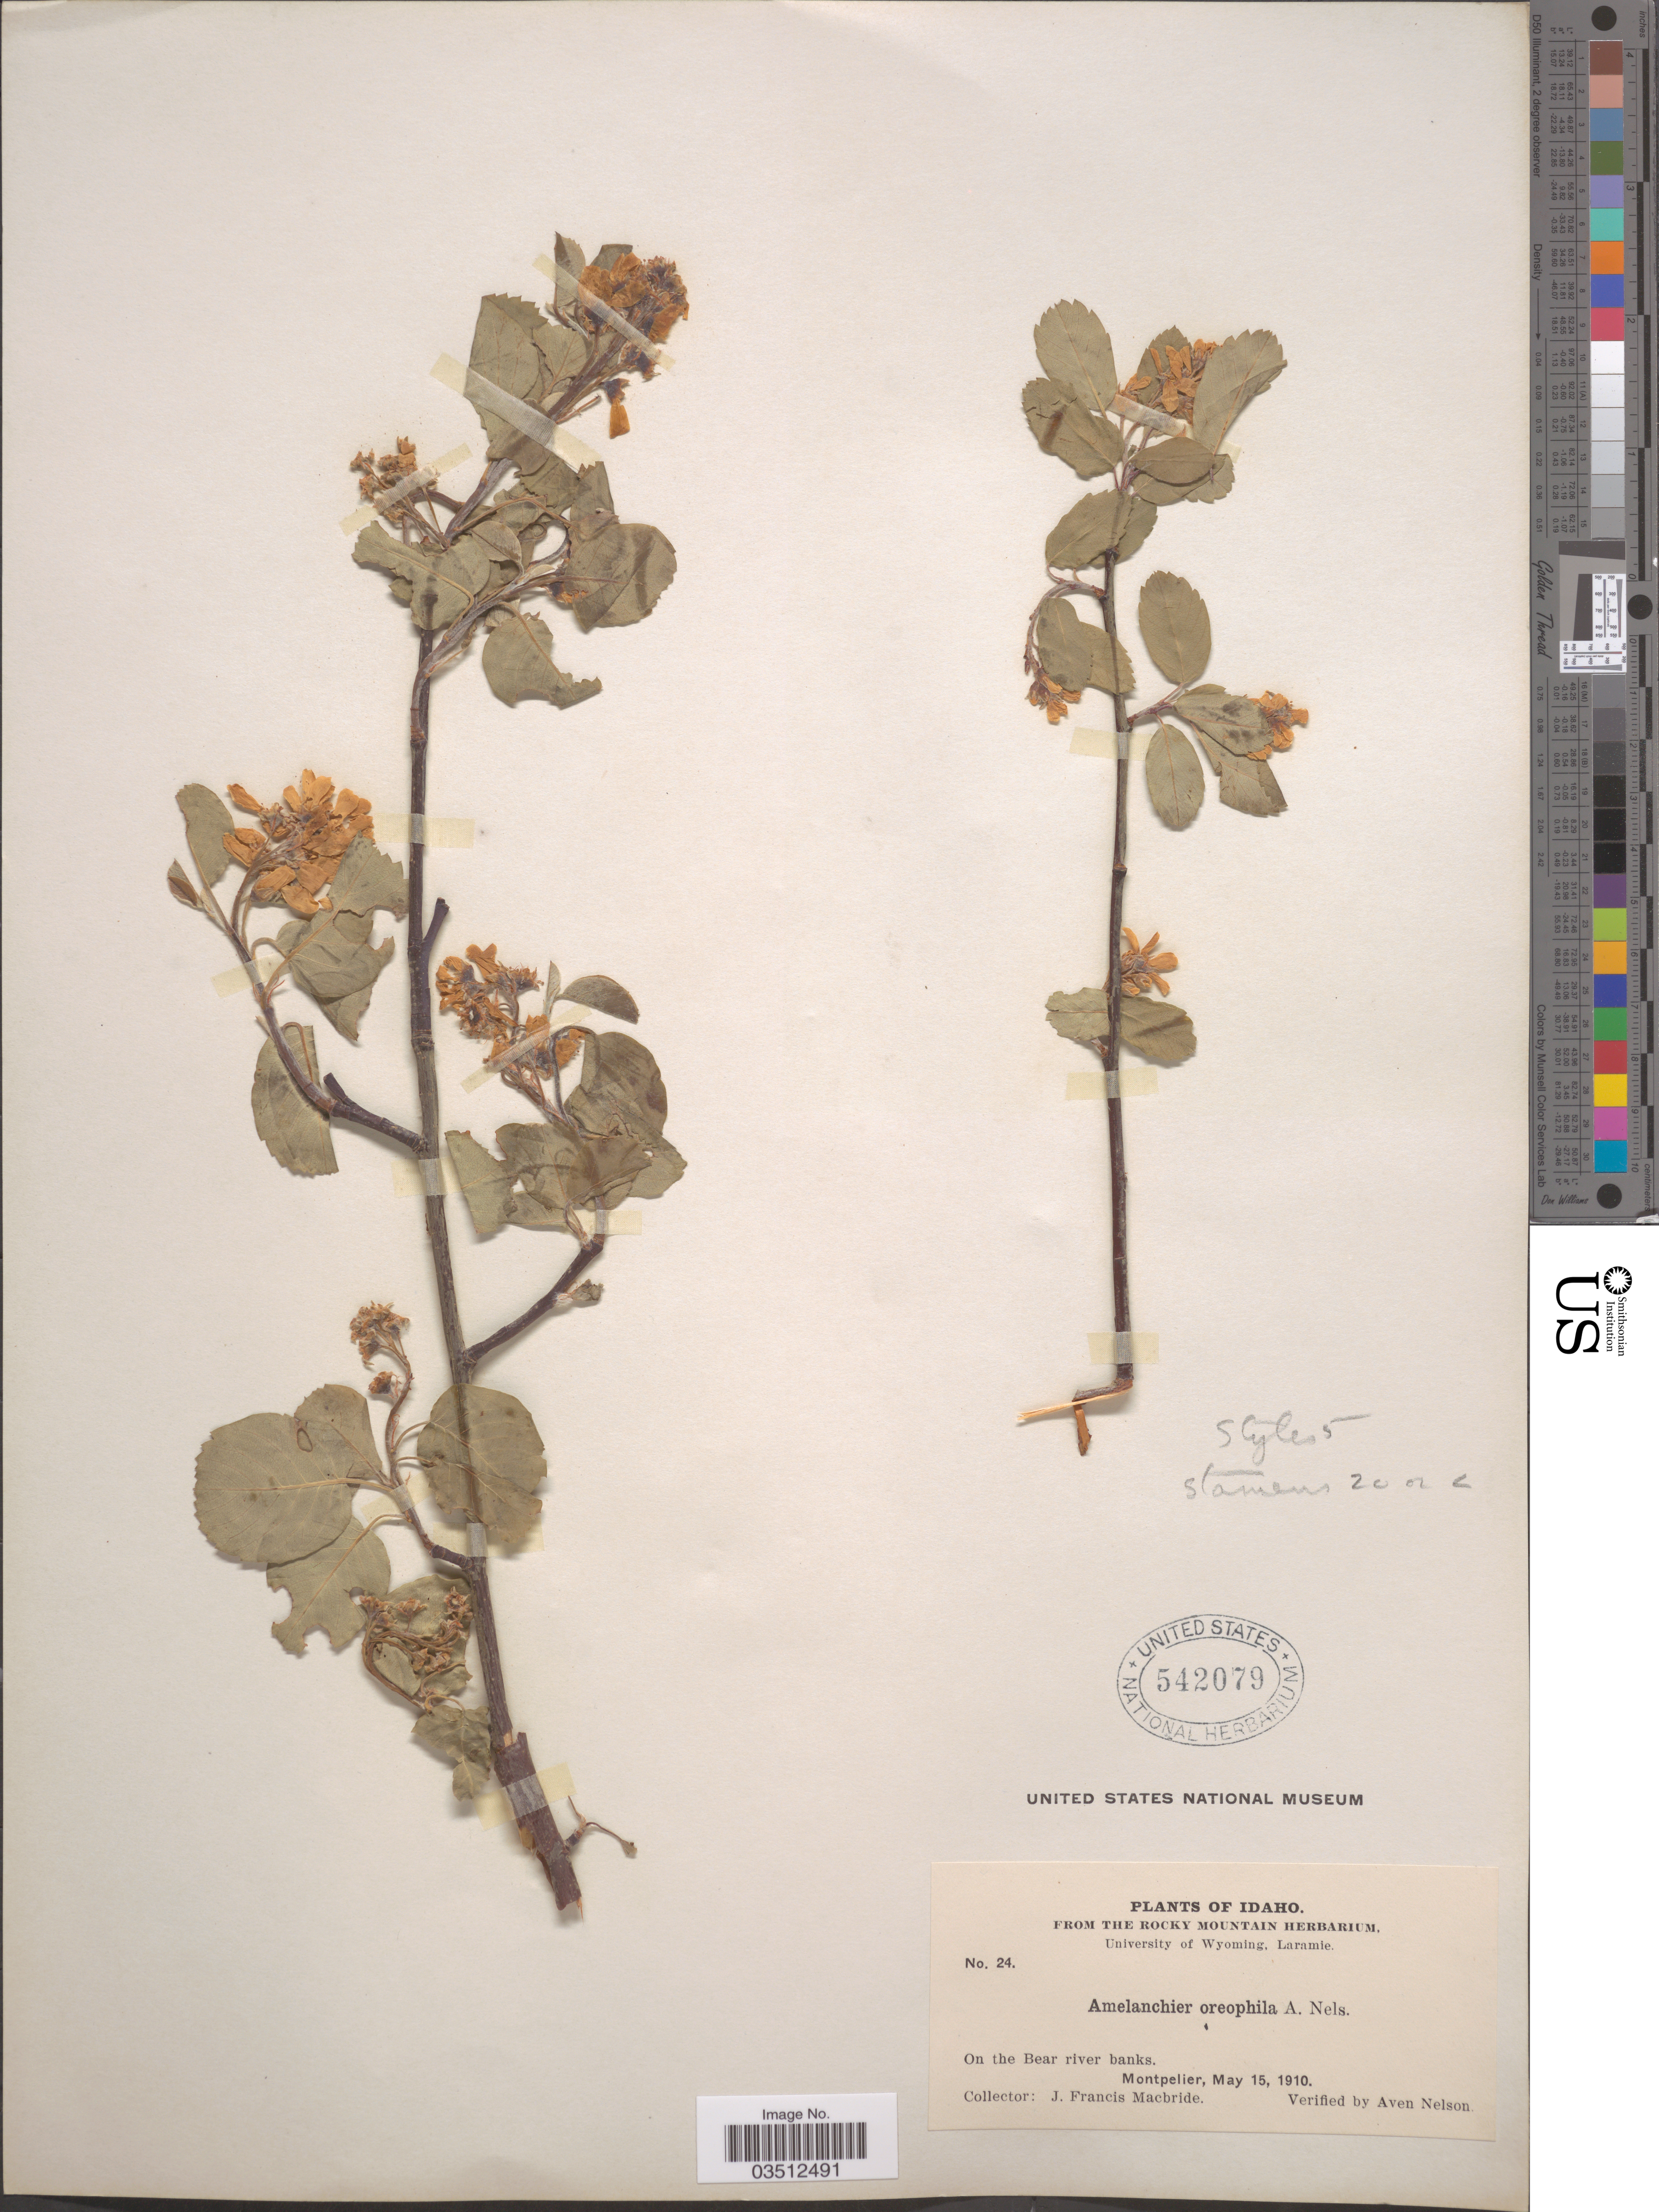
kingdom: Plantae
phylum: Tracheophyta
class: Magnoliopsida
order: Rosales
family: Rosaceae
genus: Amelanchier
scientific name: Amelanchier oreophila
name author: A. Nelson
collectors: J. F. Macbride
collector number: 24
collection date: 1910-05-15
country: United States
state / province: Idaho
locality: On the Bear river banks. Montpelier.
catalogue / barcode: US 542079